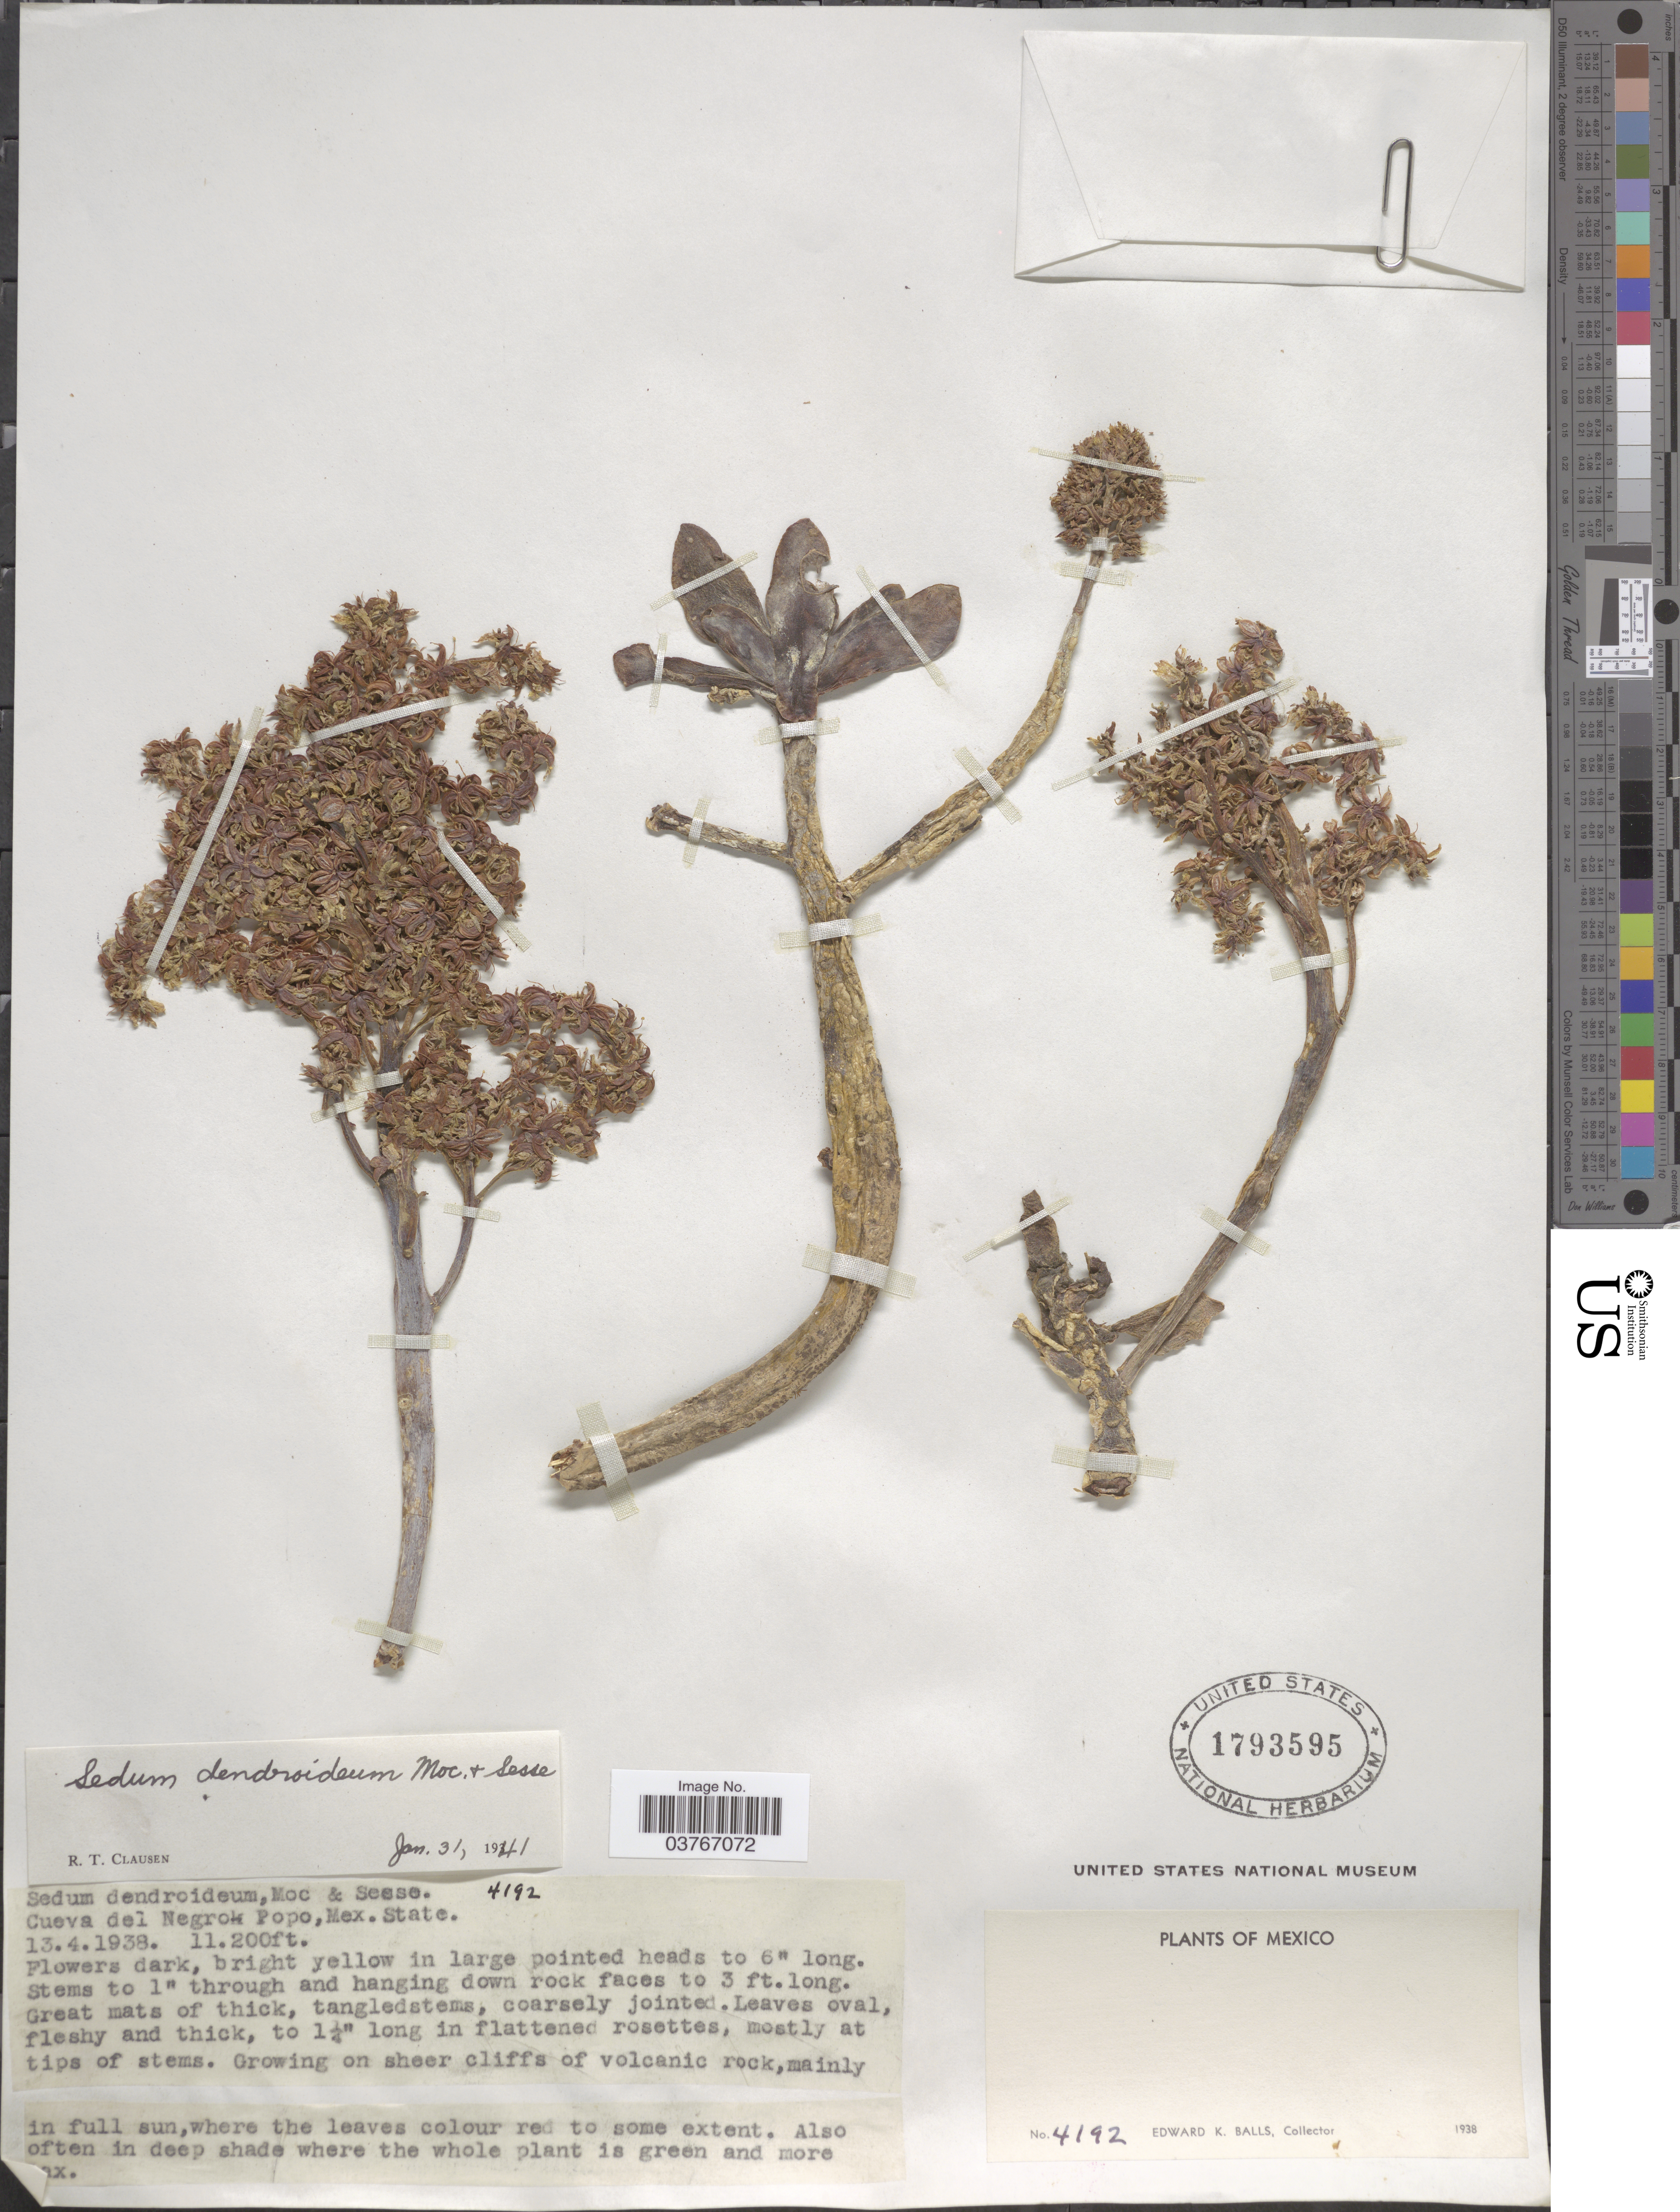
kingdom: Plantae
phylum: Tracheophyta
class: Magnoliopsida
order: Saxifragales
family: Crassulaceae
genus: Sedum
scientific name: Sedum dendroideum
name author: Moc. & Sessé ex DC.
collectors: E. K. Balls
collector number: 4192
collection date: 1938-04-13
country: Mexico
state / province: México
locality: Cueva del Negro Popo, Mex. State.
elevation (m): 3414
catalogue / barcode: US 1793595